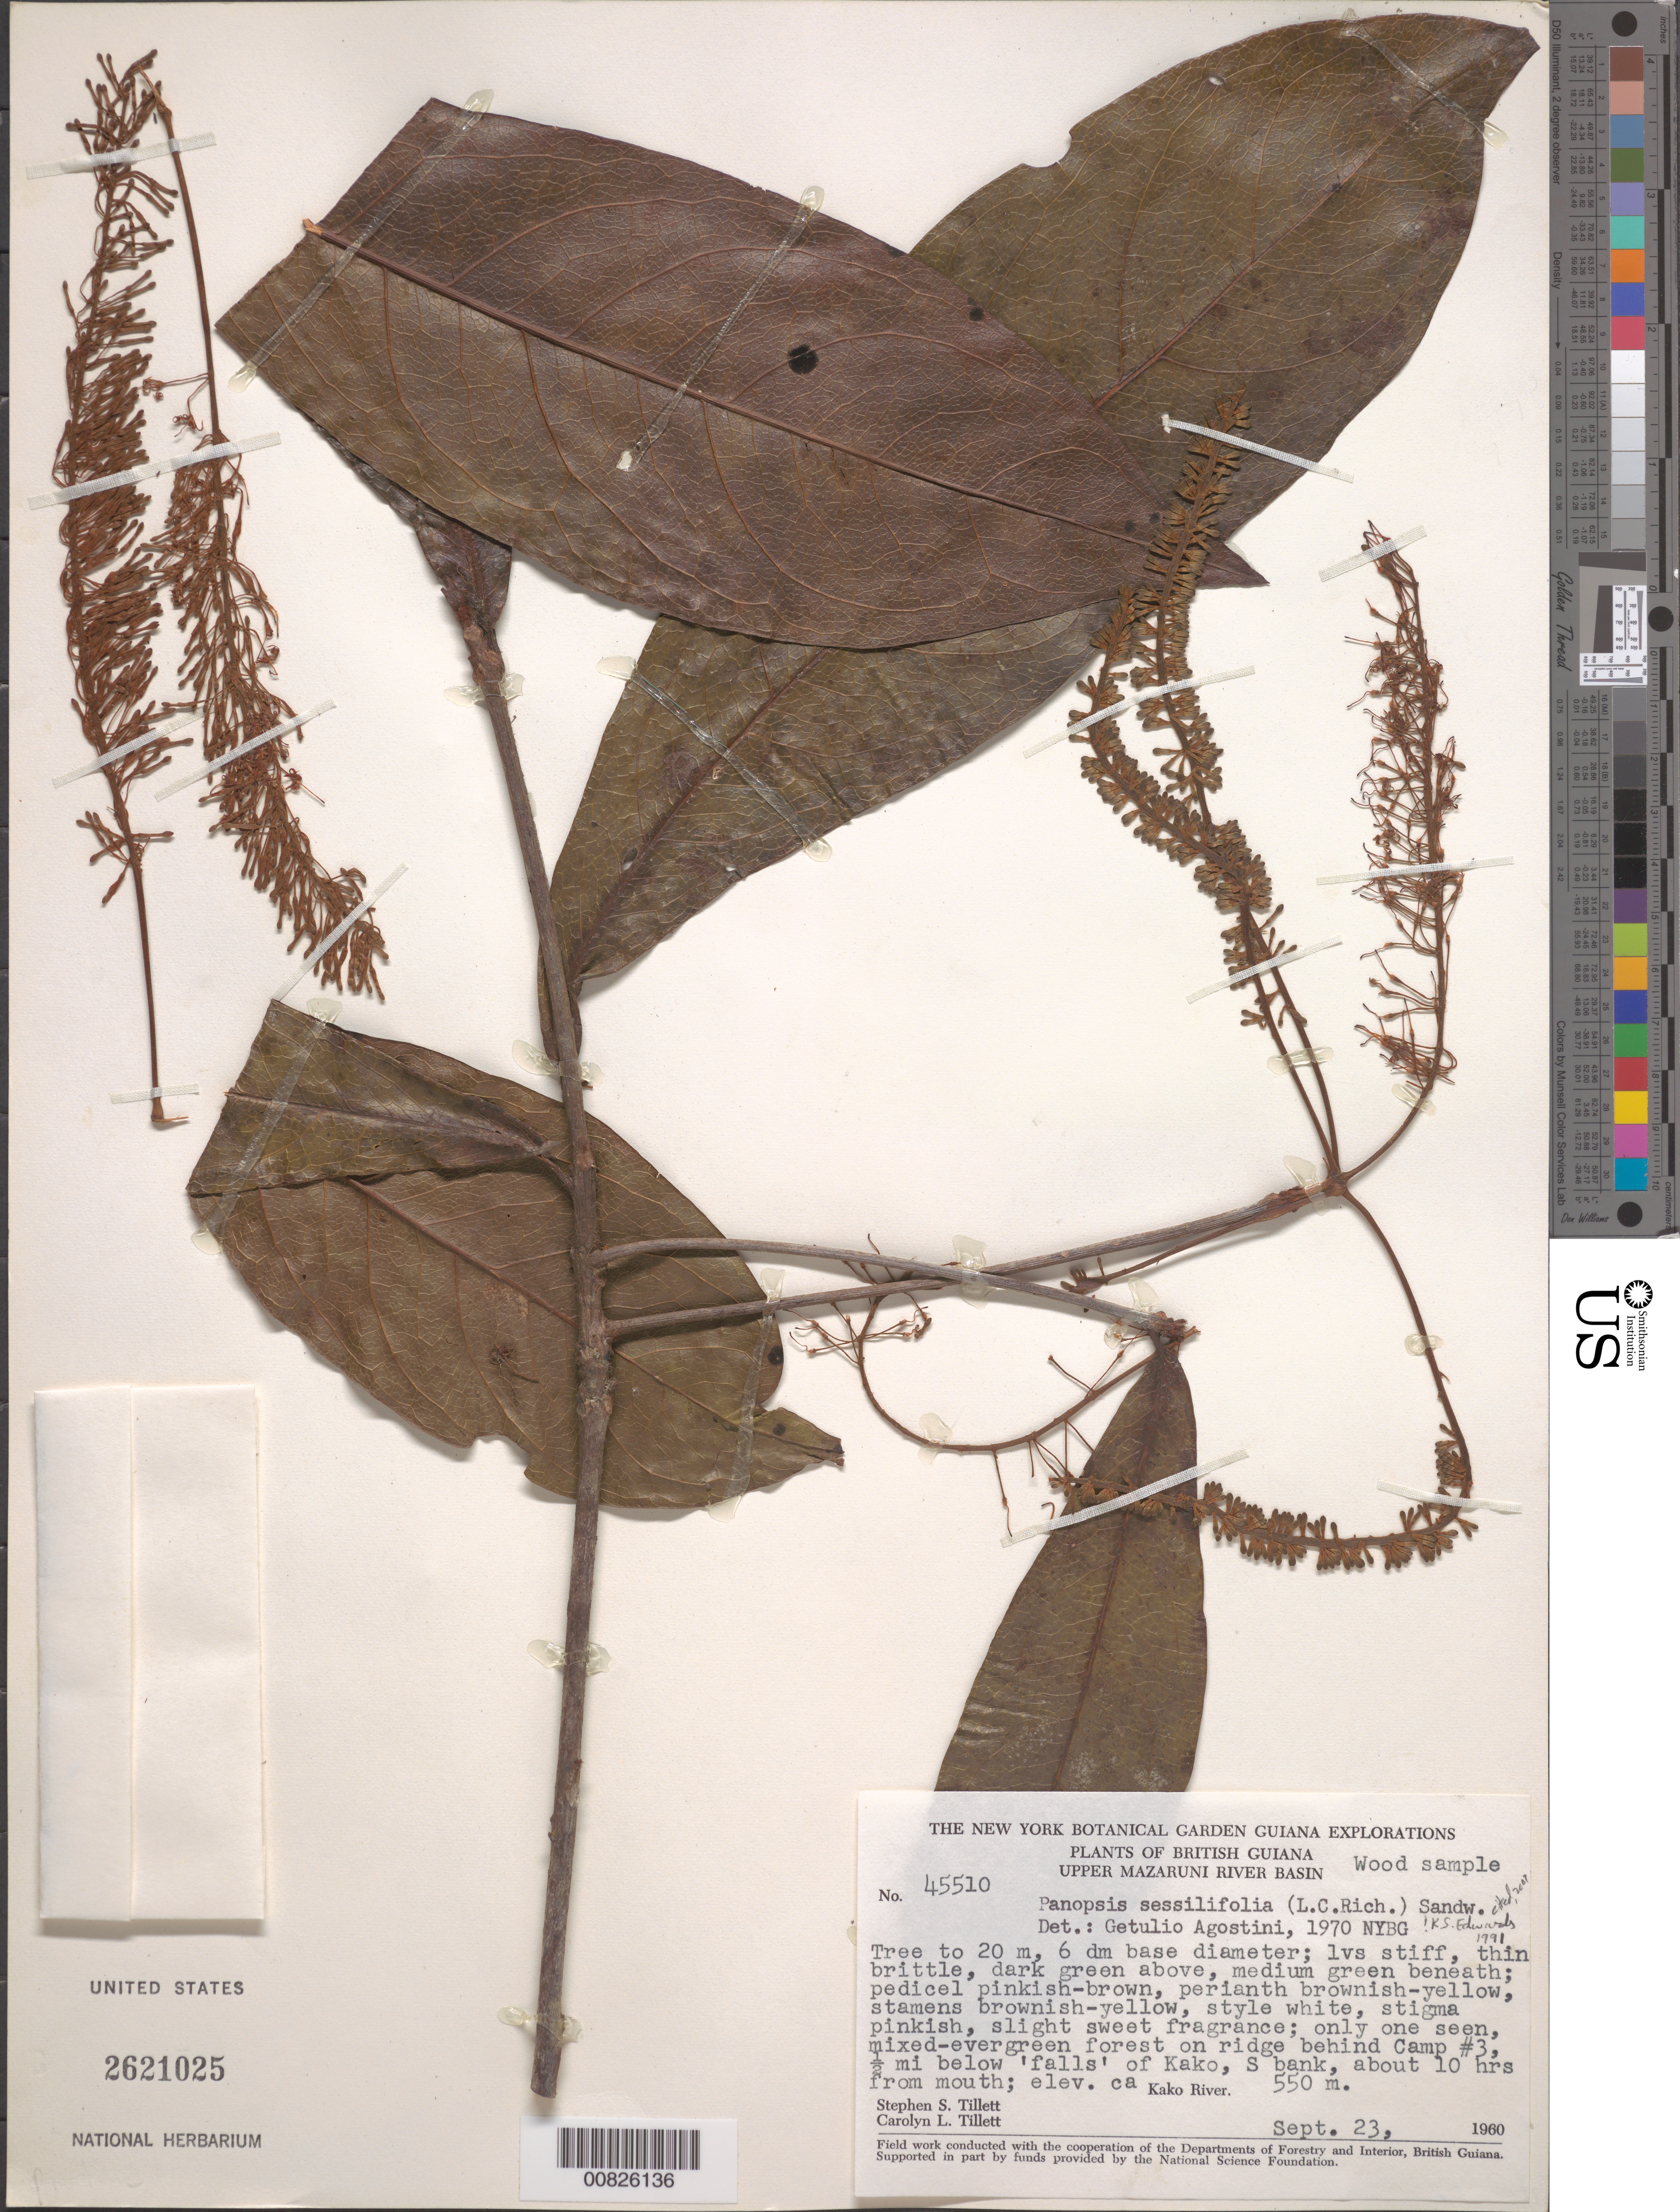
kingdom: Plantae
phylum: Tracheophyta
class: Magnoliopsida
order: Proteales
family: Proteaceae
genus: Panopsis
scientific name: Panopsis sessilifolia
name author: (Rich.) Sandwith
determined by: Edwards, K. S.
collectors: S. S. Tillett & C. L. Tillett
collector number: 45510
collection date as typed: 23-Sep-60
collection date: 1960-09-23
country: Guyana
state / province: Cuyuni-Mazaruni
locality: Camp #3, 1/2 mile below 'falls' of Kako R., S bank, about 10 hours from mouth, Upper Mazaruni R basin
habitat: Mixed evergreen forest on ridge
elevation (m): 550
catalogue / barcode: US 2621025